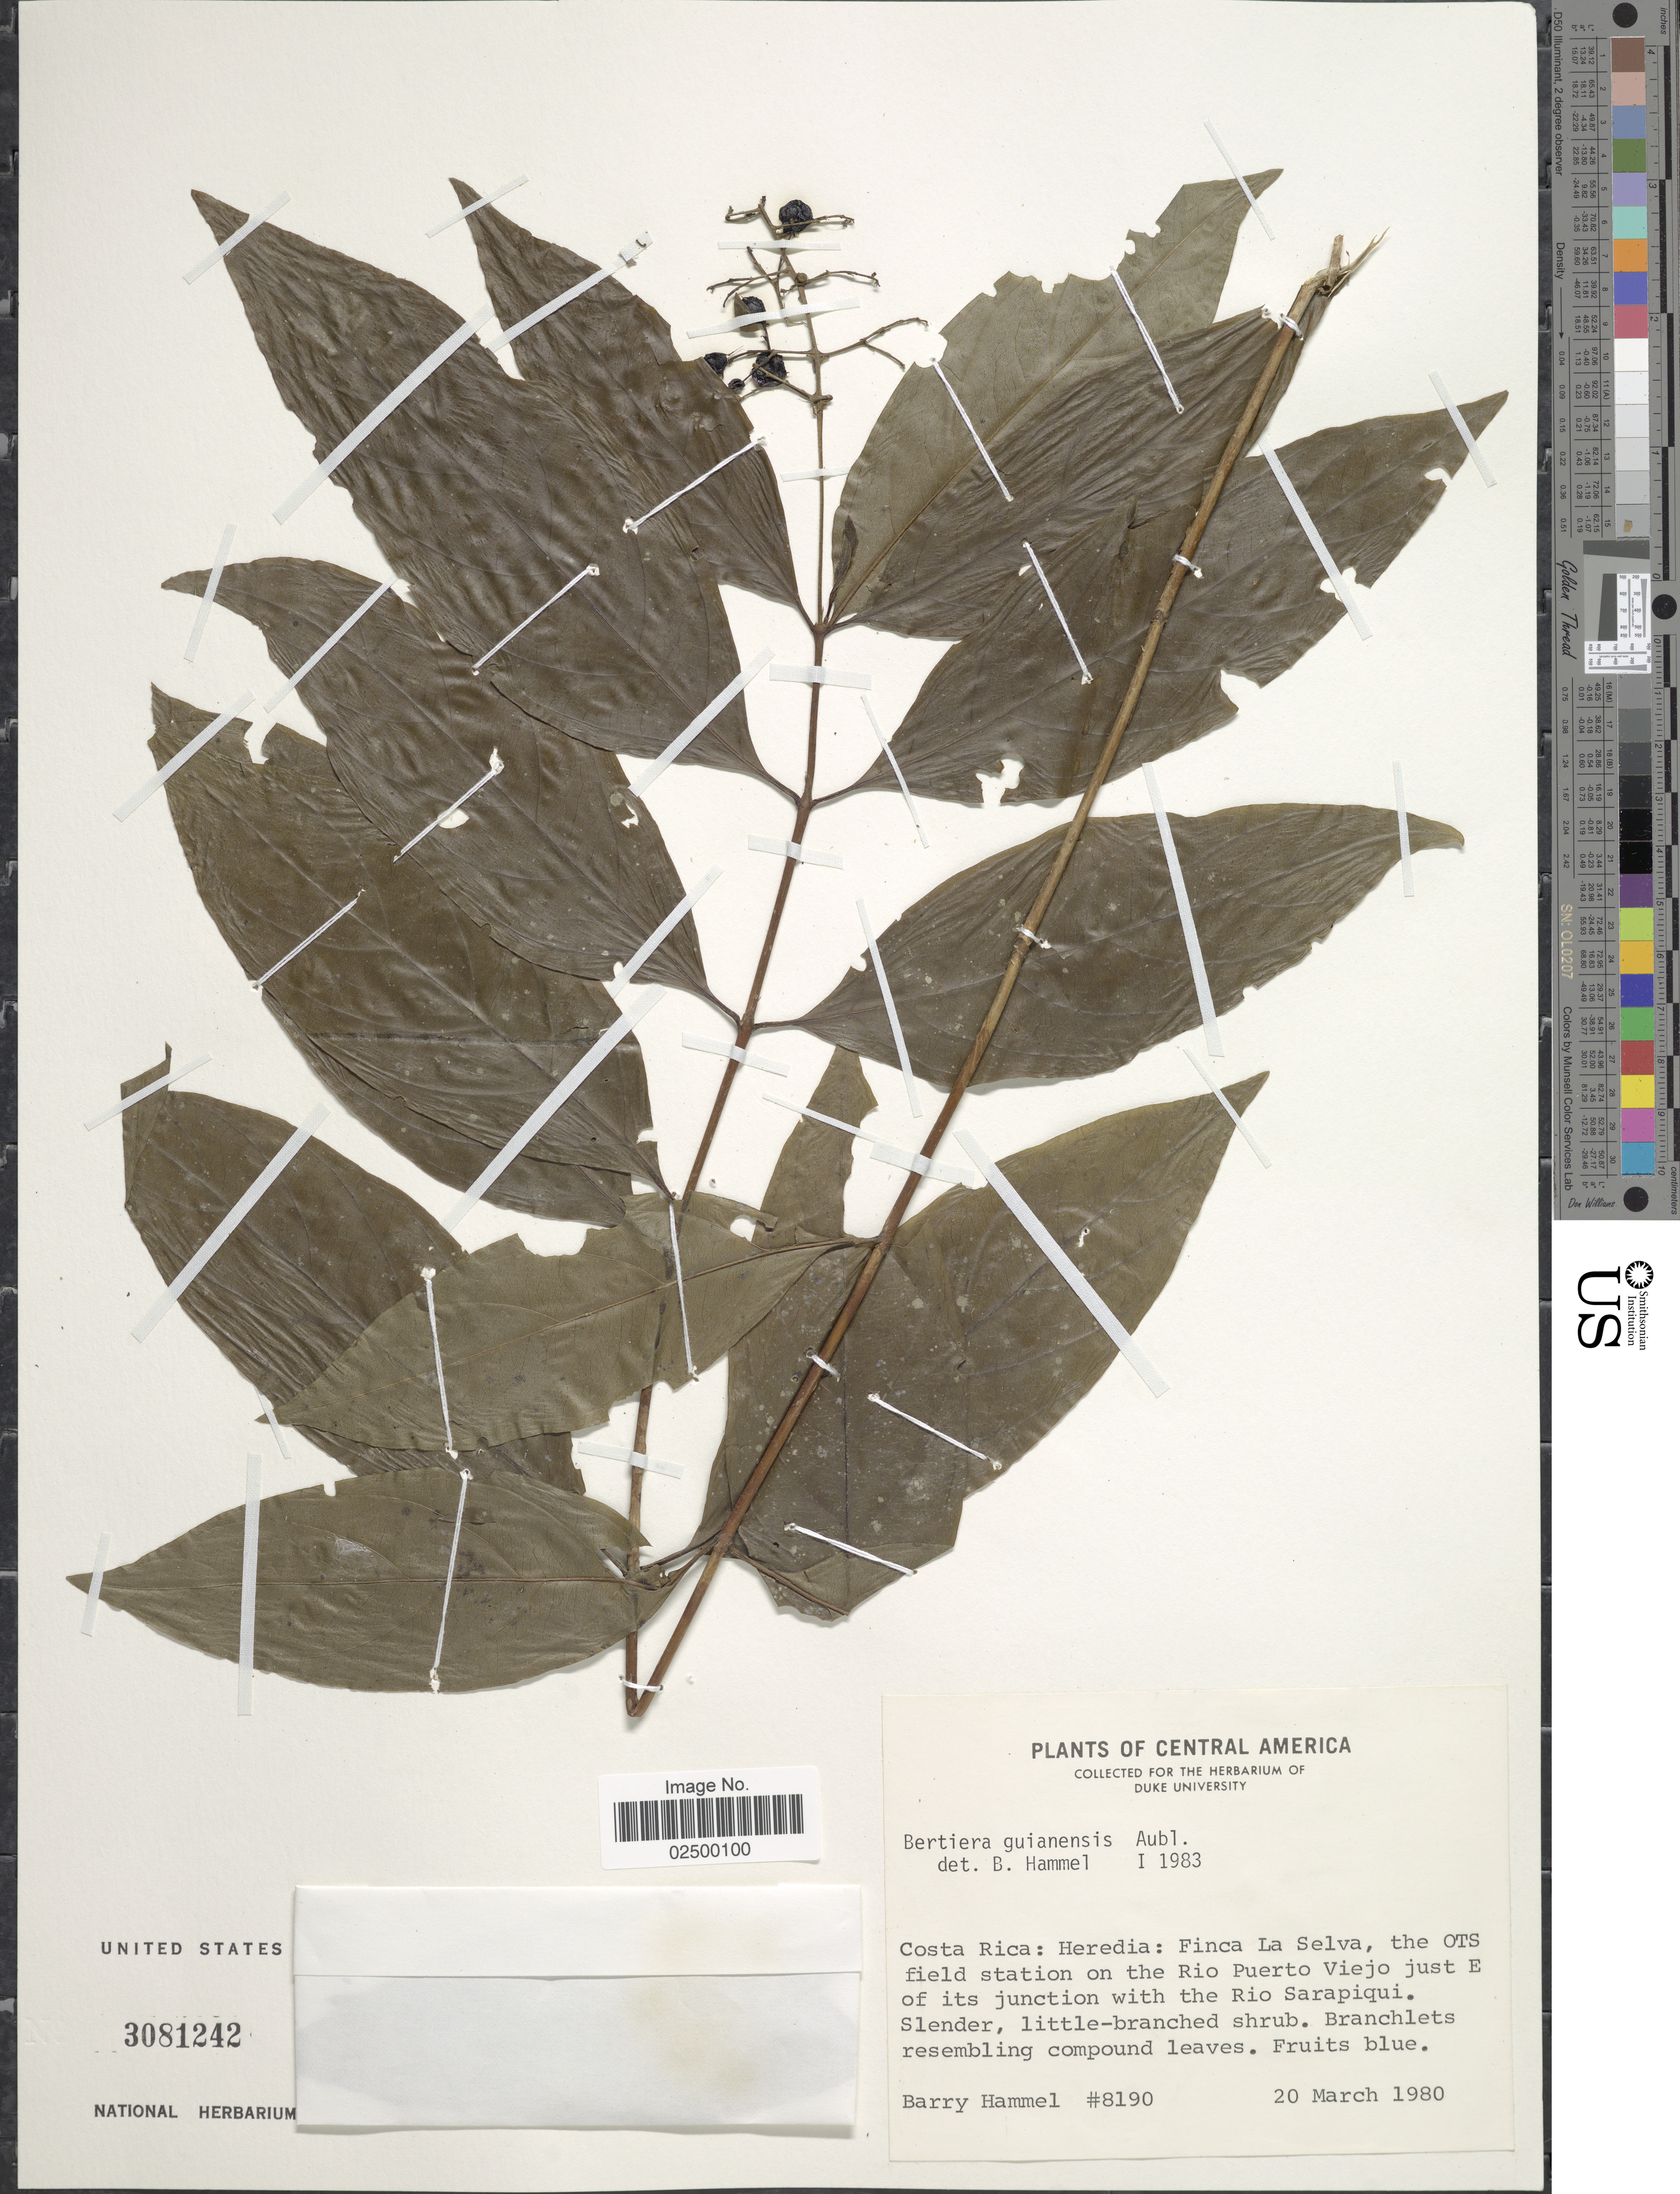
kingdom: Plantae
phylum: Tracheophyta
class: Magnoliopsida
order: Gentianales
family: Rubiaceae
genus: Bertiera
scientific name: Bertiera guianensis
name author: Aubl.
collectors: B. Hammel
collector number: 8190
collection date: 1980-03-20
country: Costa Rica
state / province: Heredia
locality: Finca La Selva, the OTS field station on the Rio Puerto Viejo just E of its junction with the Rio Sarapiqui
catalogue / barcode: US 3081242